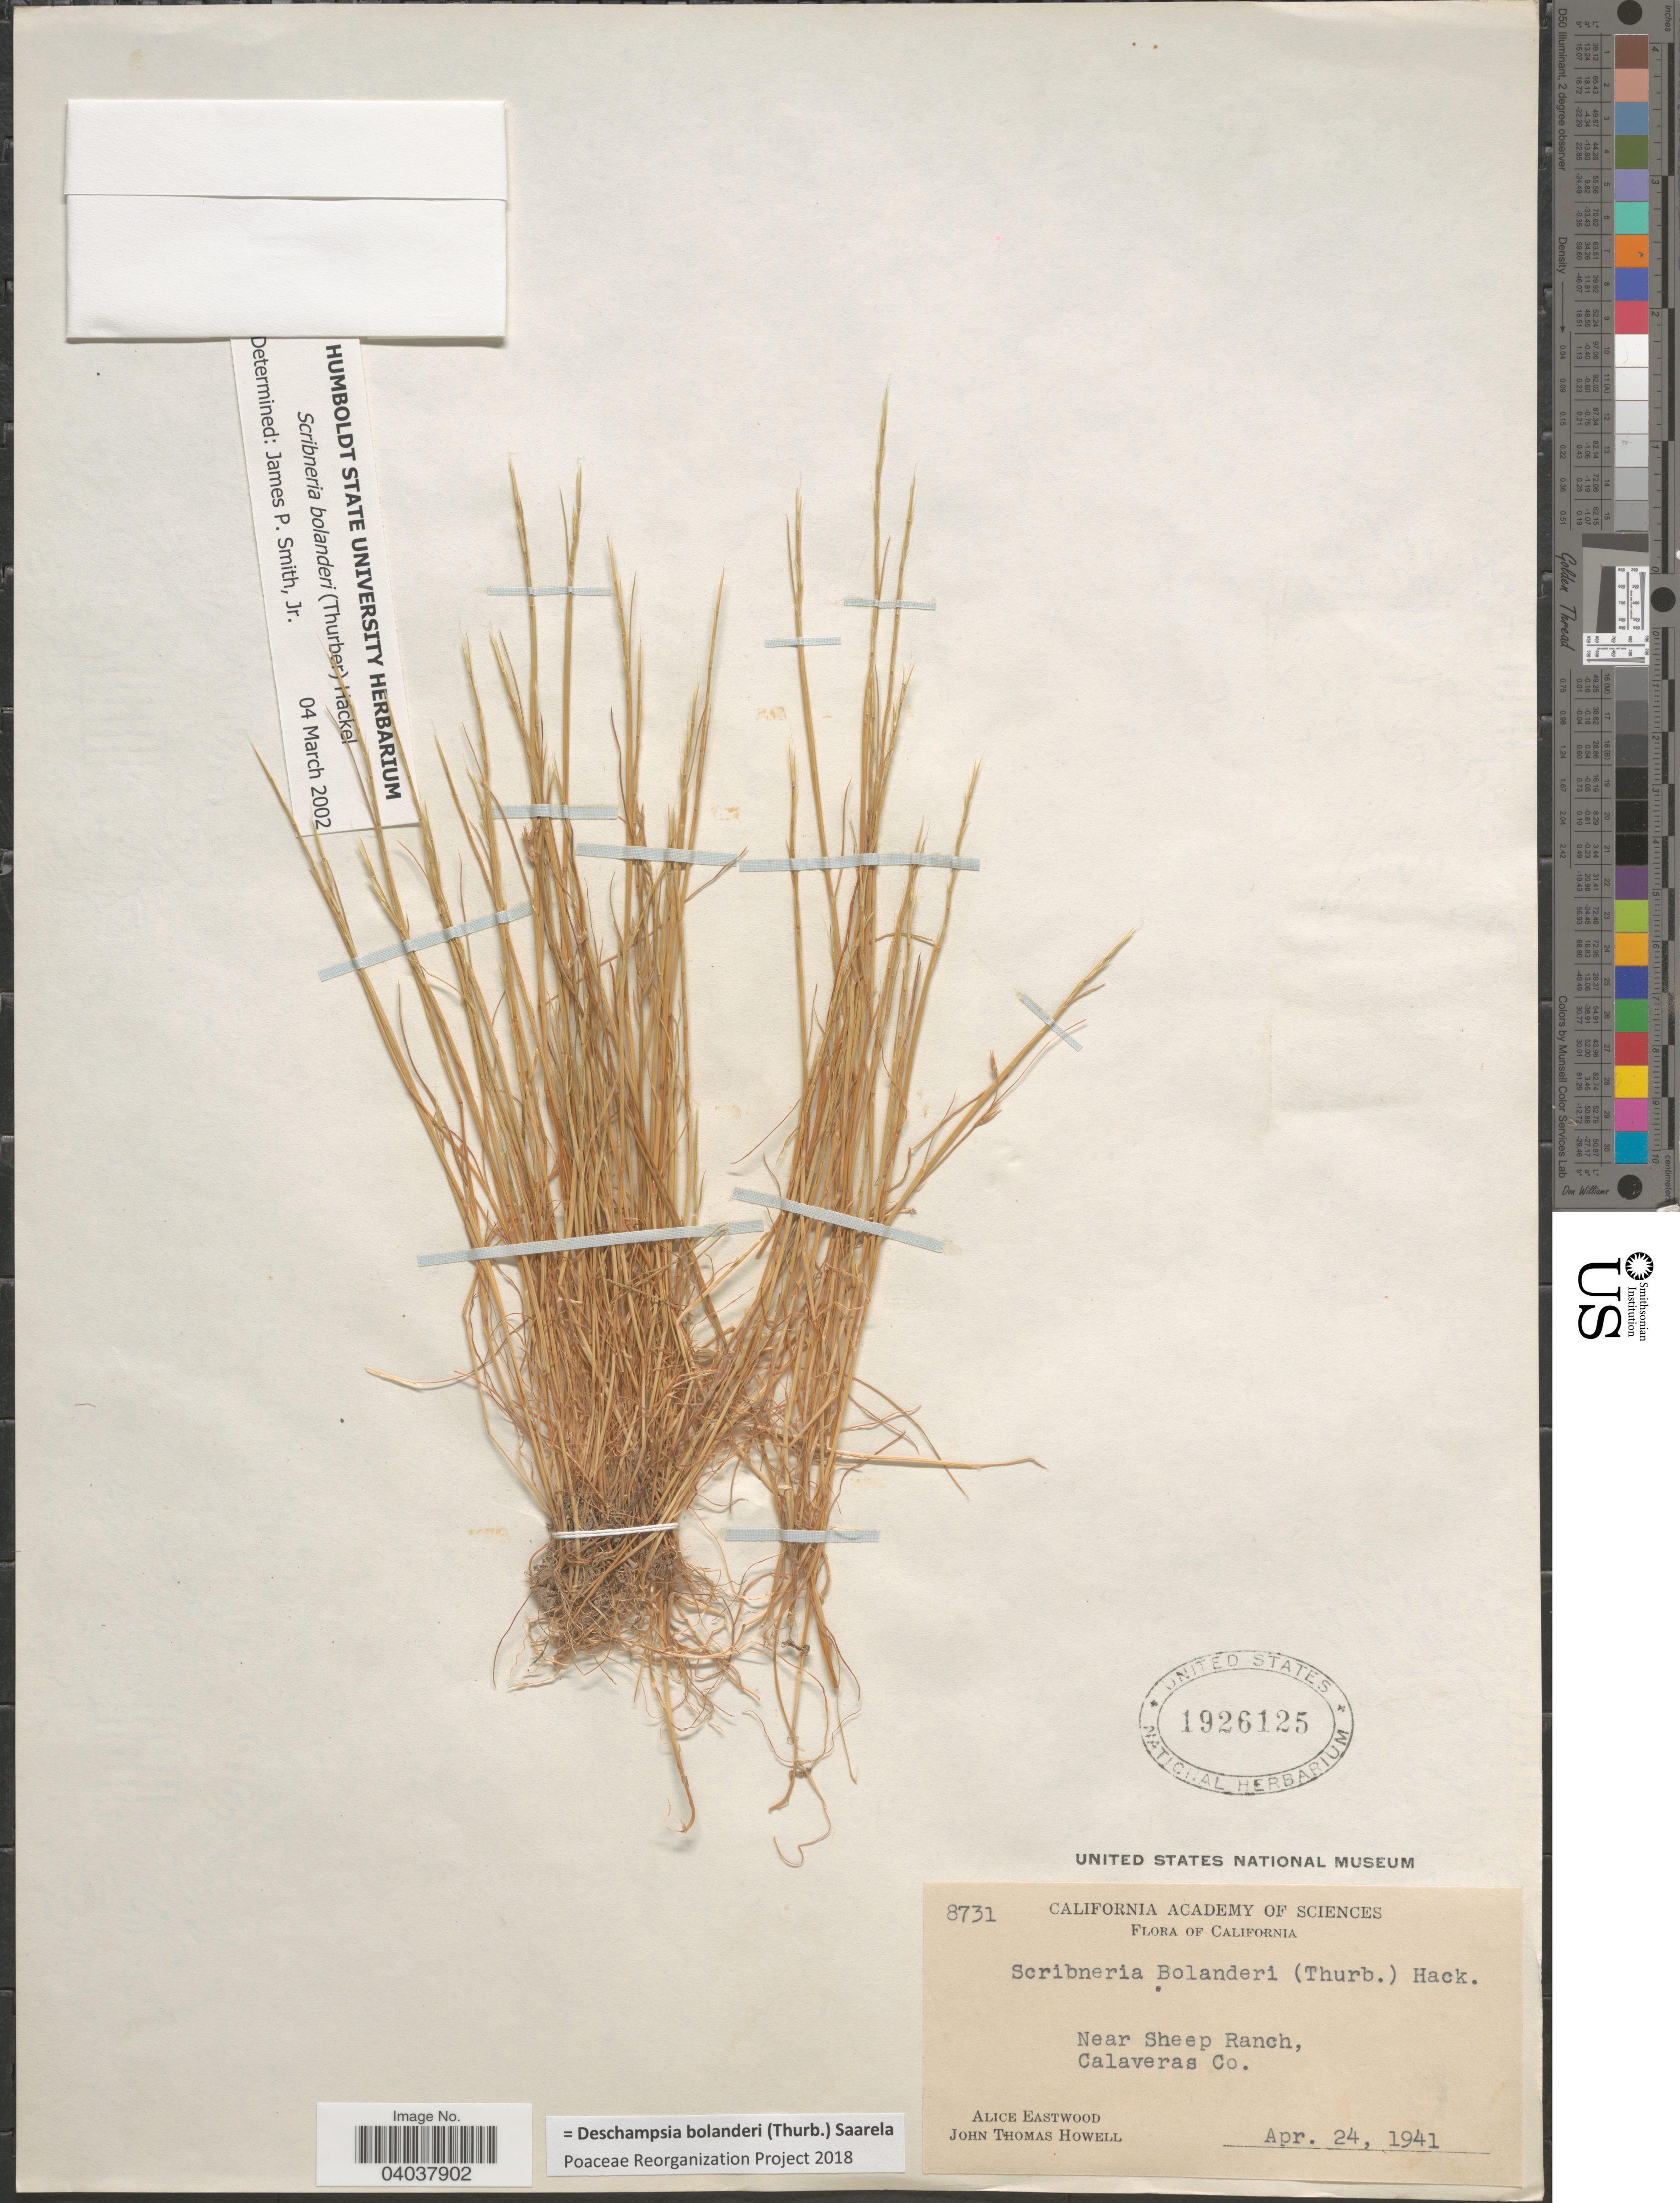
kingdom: Plantae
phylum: Tracheophyta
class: Liliopsida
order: Poales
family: Poaceae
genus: Deschampsia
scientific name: Deschampsia bolanderi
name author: (Thurb.) Saarela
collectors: J. T. Howell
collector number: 8731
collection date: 1941-04-24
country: United States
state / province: California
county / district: Calaveras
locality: Near Sheep Ranch, Calaveras Co.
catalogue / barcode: US 1926125